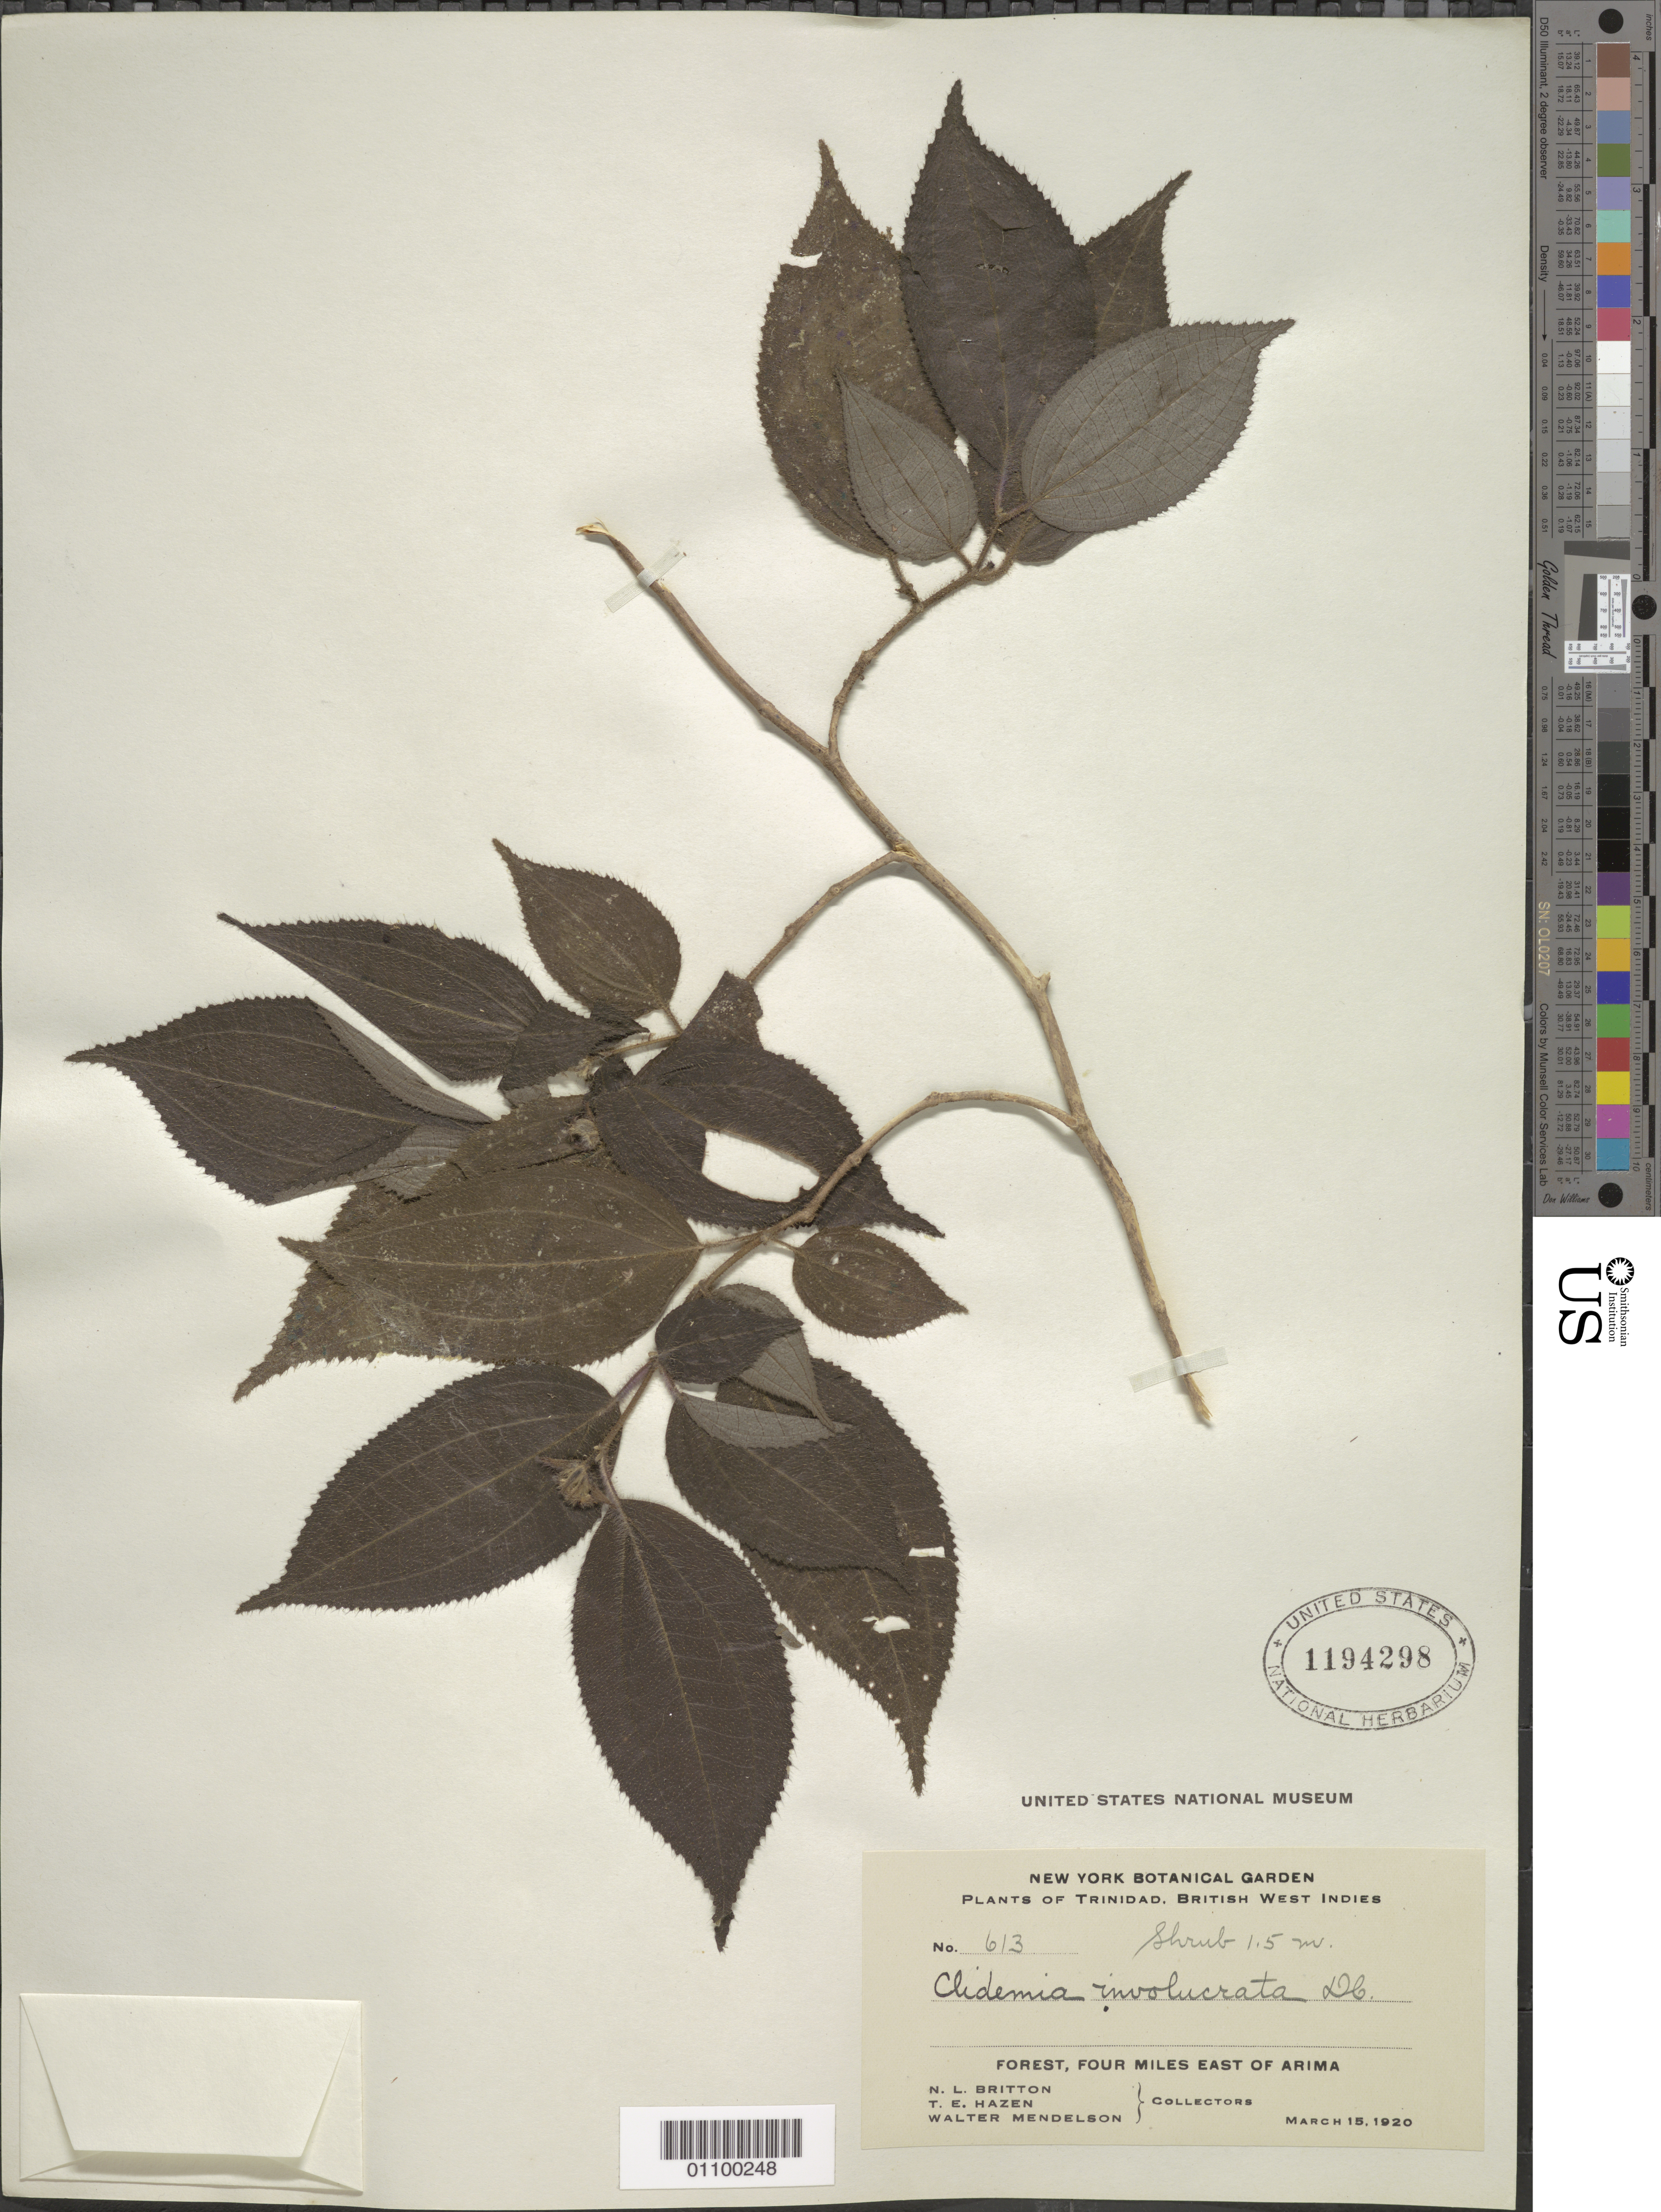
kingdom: Plantae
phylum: Tracheophyta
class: Magnoliopsida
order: Myrtales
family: Melastomataceae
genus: Clidemia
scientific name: Clidemia involucrata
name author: DC.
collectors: N. Britton, T. E. Hazen & W. Mendelson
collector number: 613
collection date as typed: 15 Mar 1920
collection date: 1920-03-15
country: Trinidad and Tobago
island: Trinidad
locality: forest, 4 mi E of Arima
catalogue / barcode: US 1194298